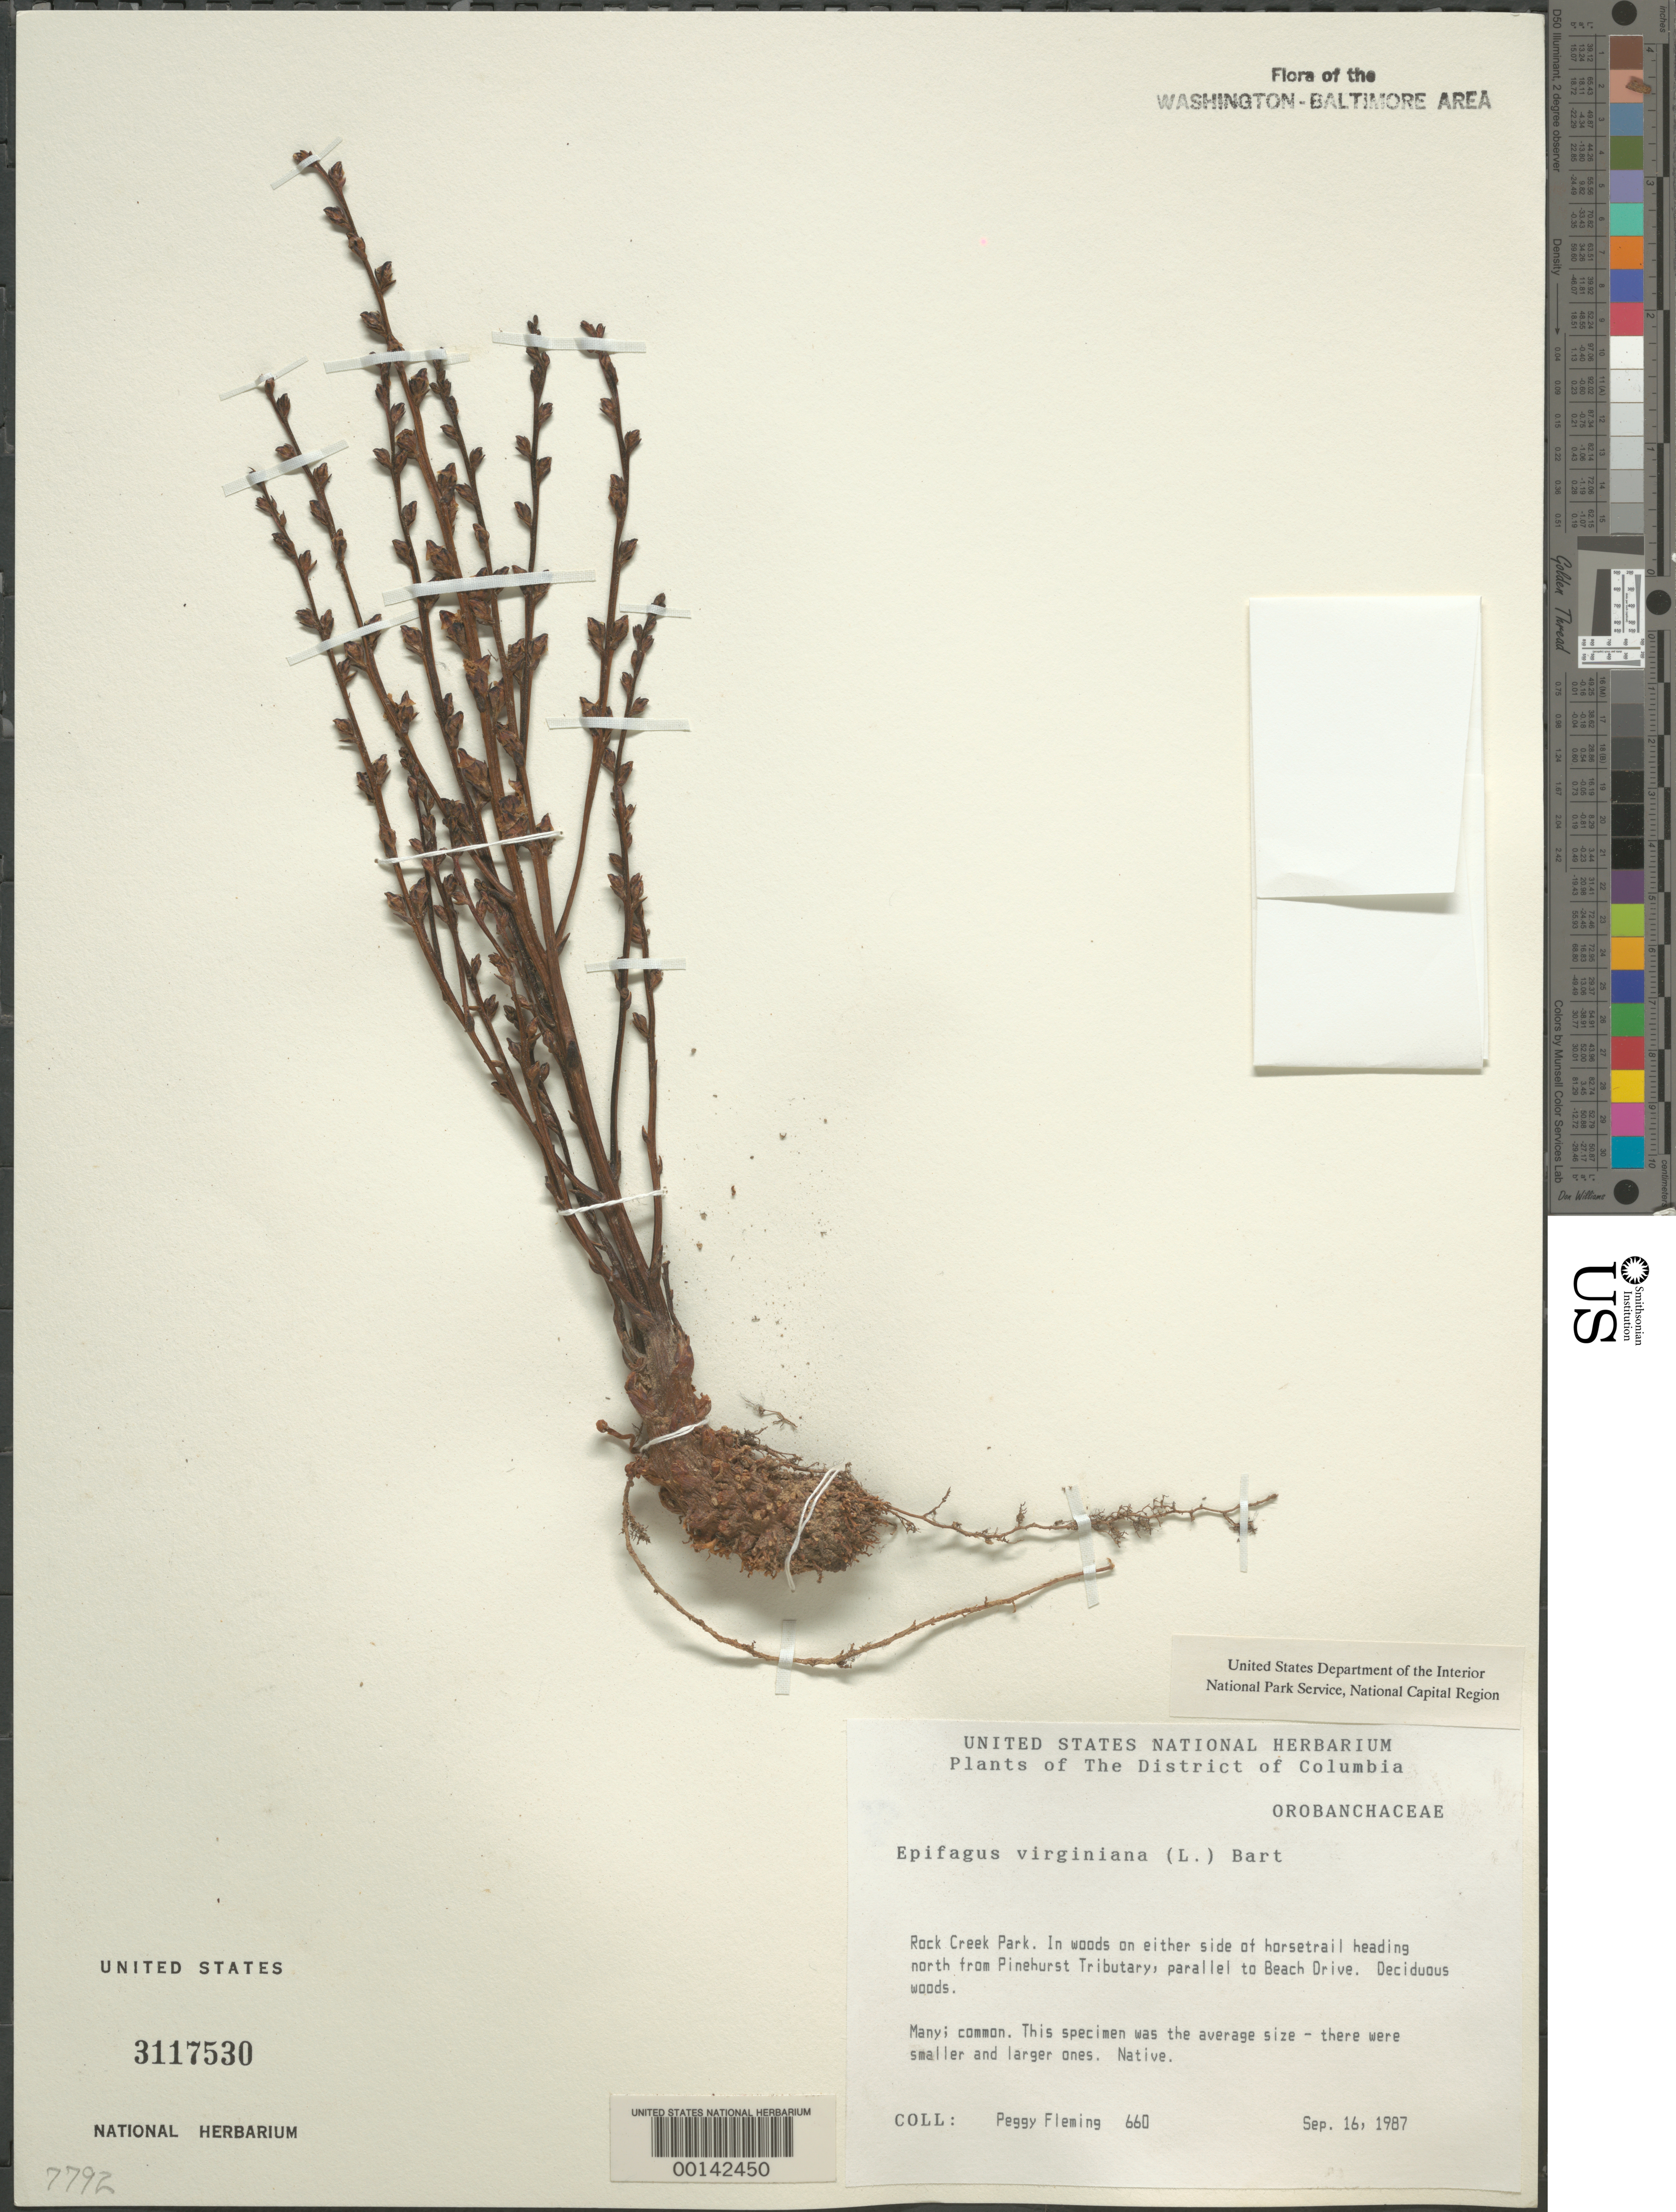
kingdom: Plantae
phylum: Tracheophyta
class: Magnoliopsida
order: Lamiales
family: Orobanchaceae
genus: Epifagus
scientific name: Epifagus virginiana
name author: (L.) W.P.C. Barton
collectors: P. Fleming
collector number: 660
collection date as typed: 16 Sep 1987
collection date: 1987-09-16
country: United States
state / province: District of Columbia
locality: Rock Creek Park. In woods on either side of Horsetrail heading north from Pinehurst Tributary, parallel to Beach Drive. Rock Creek Park and Vicinity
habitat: Deciduous woods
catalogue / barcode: US 3117530